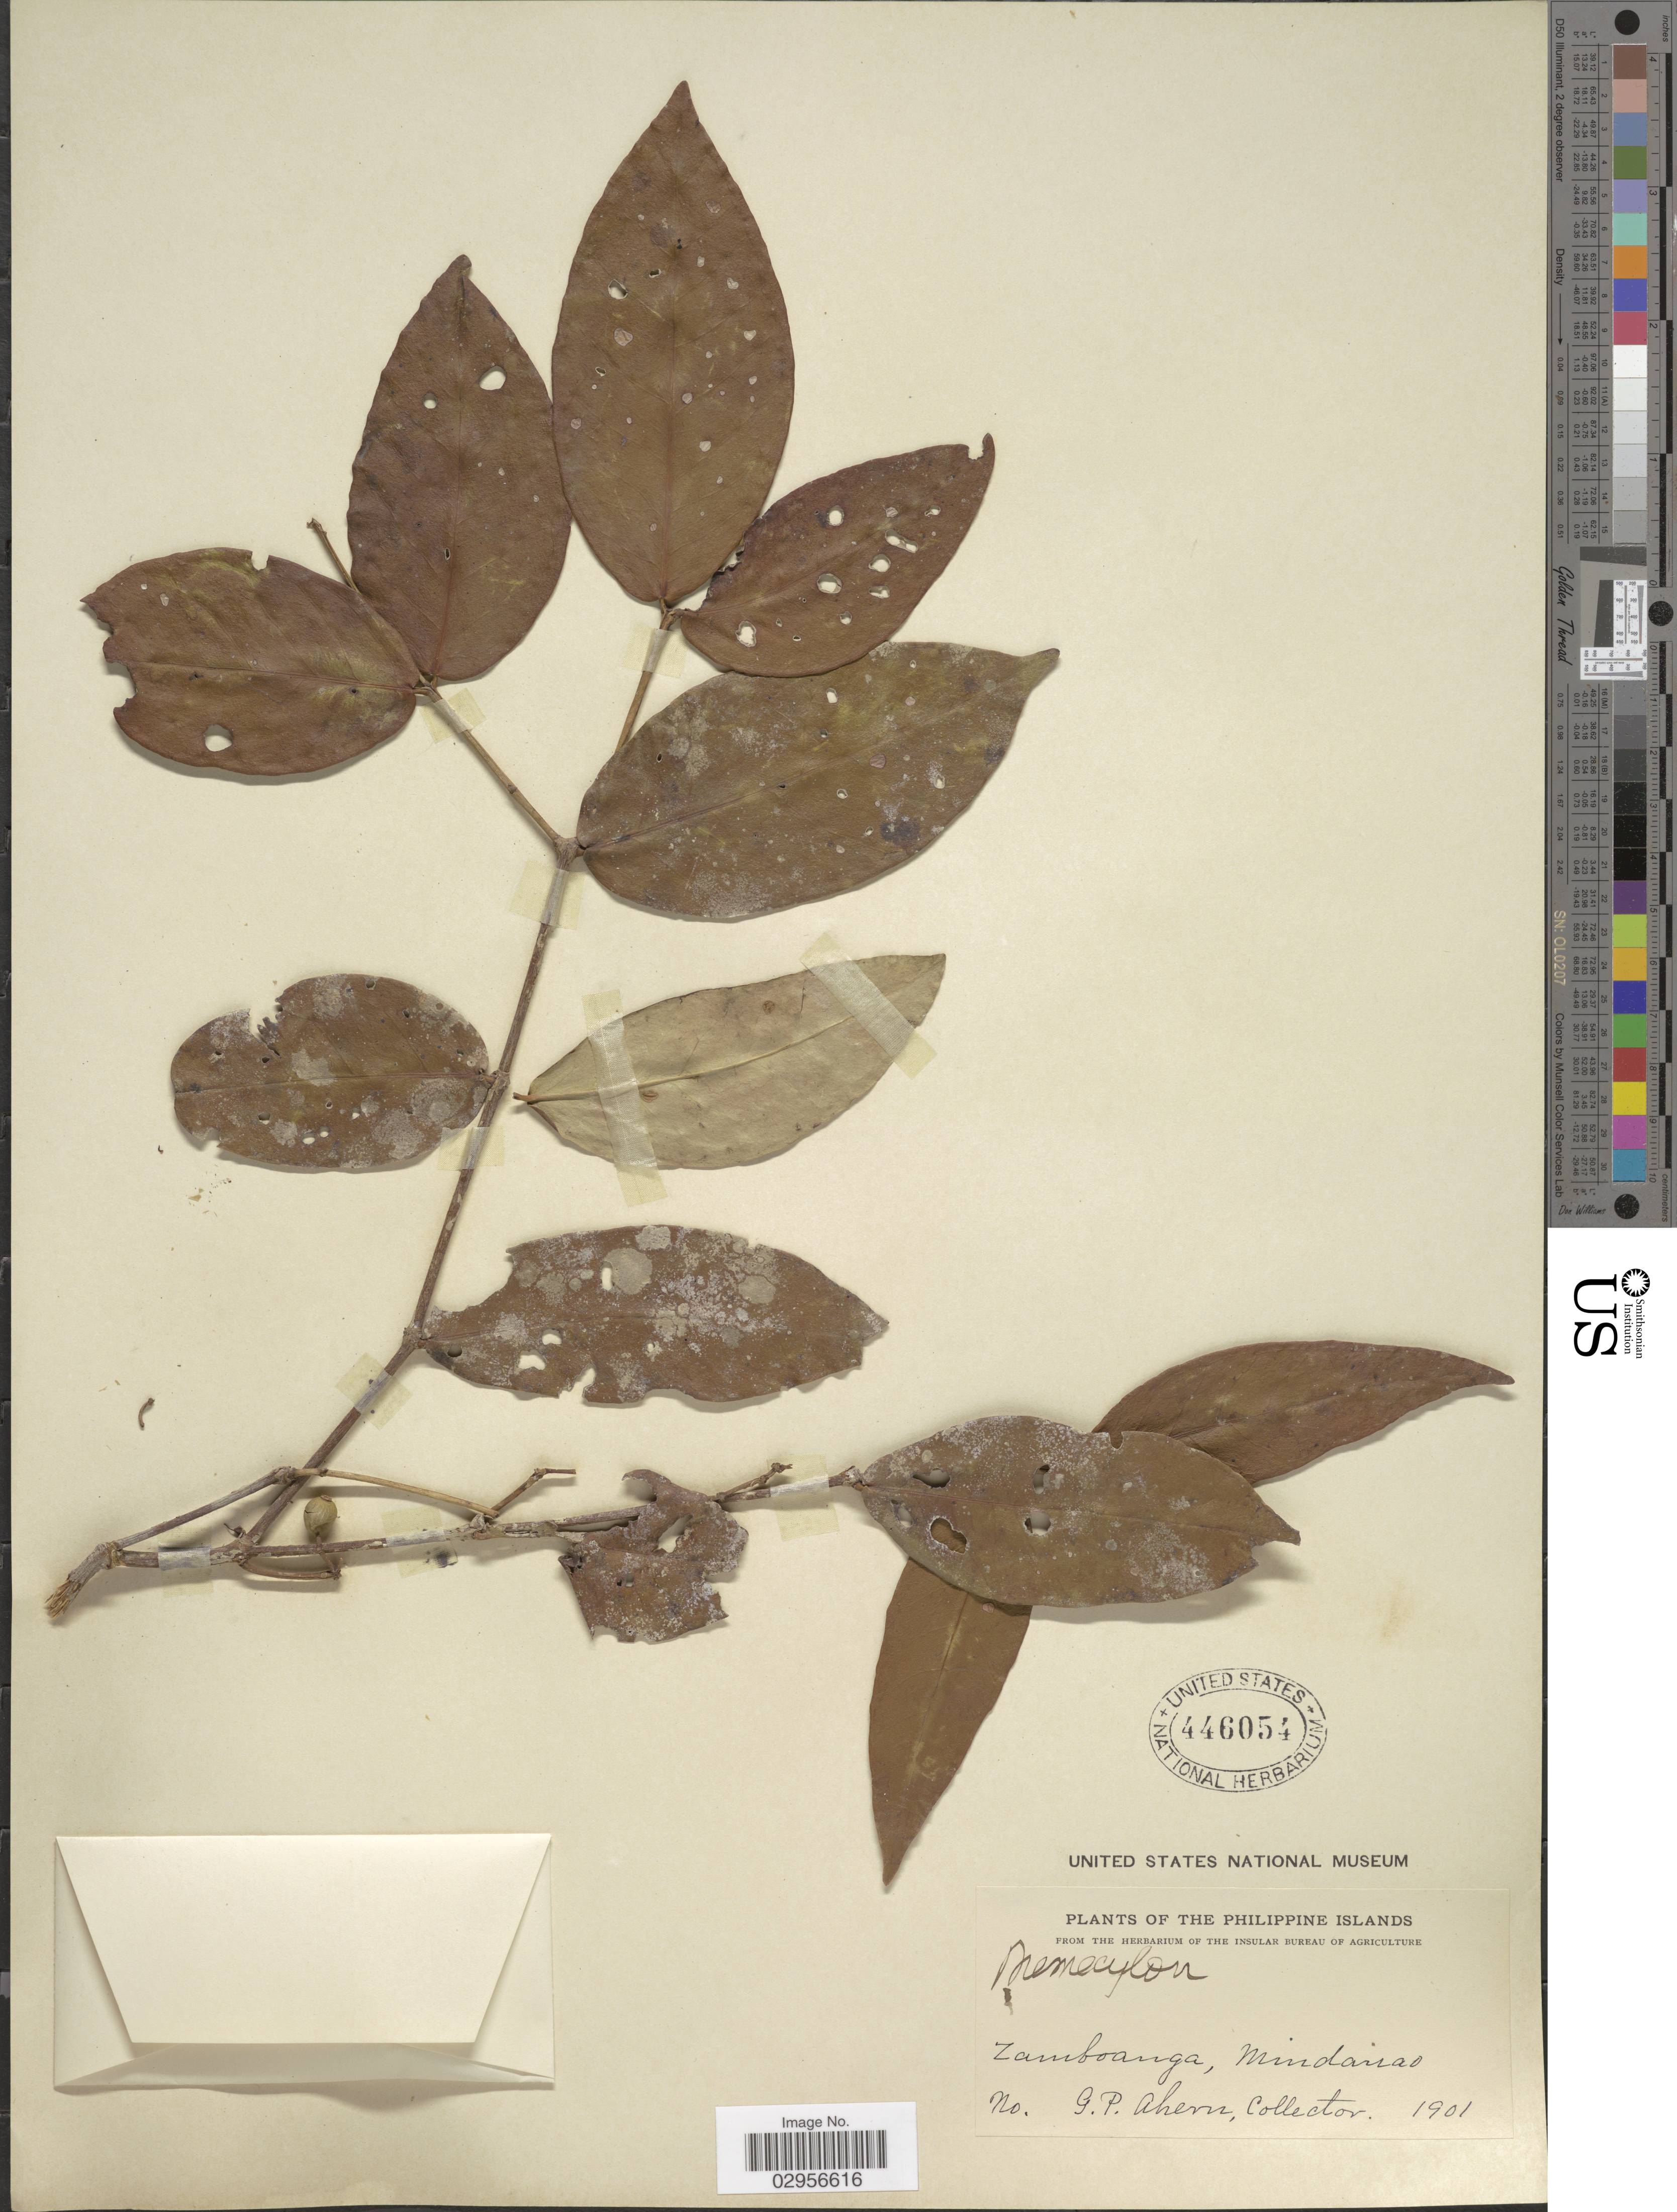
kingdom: Plantae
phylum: Tracheophyta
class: Magnoliopsida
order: Myrtales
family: Melastomataceae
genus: Memecylon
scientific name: Memecylon edule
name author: Roxb.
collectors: G. Ahern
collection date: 1901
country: Philippines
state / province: Zamboanga Peninsula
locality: Zamboanga, Mindanao.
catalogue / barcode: US 446054